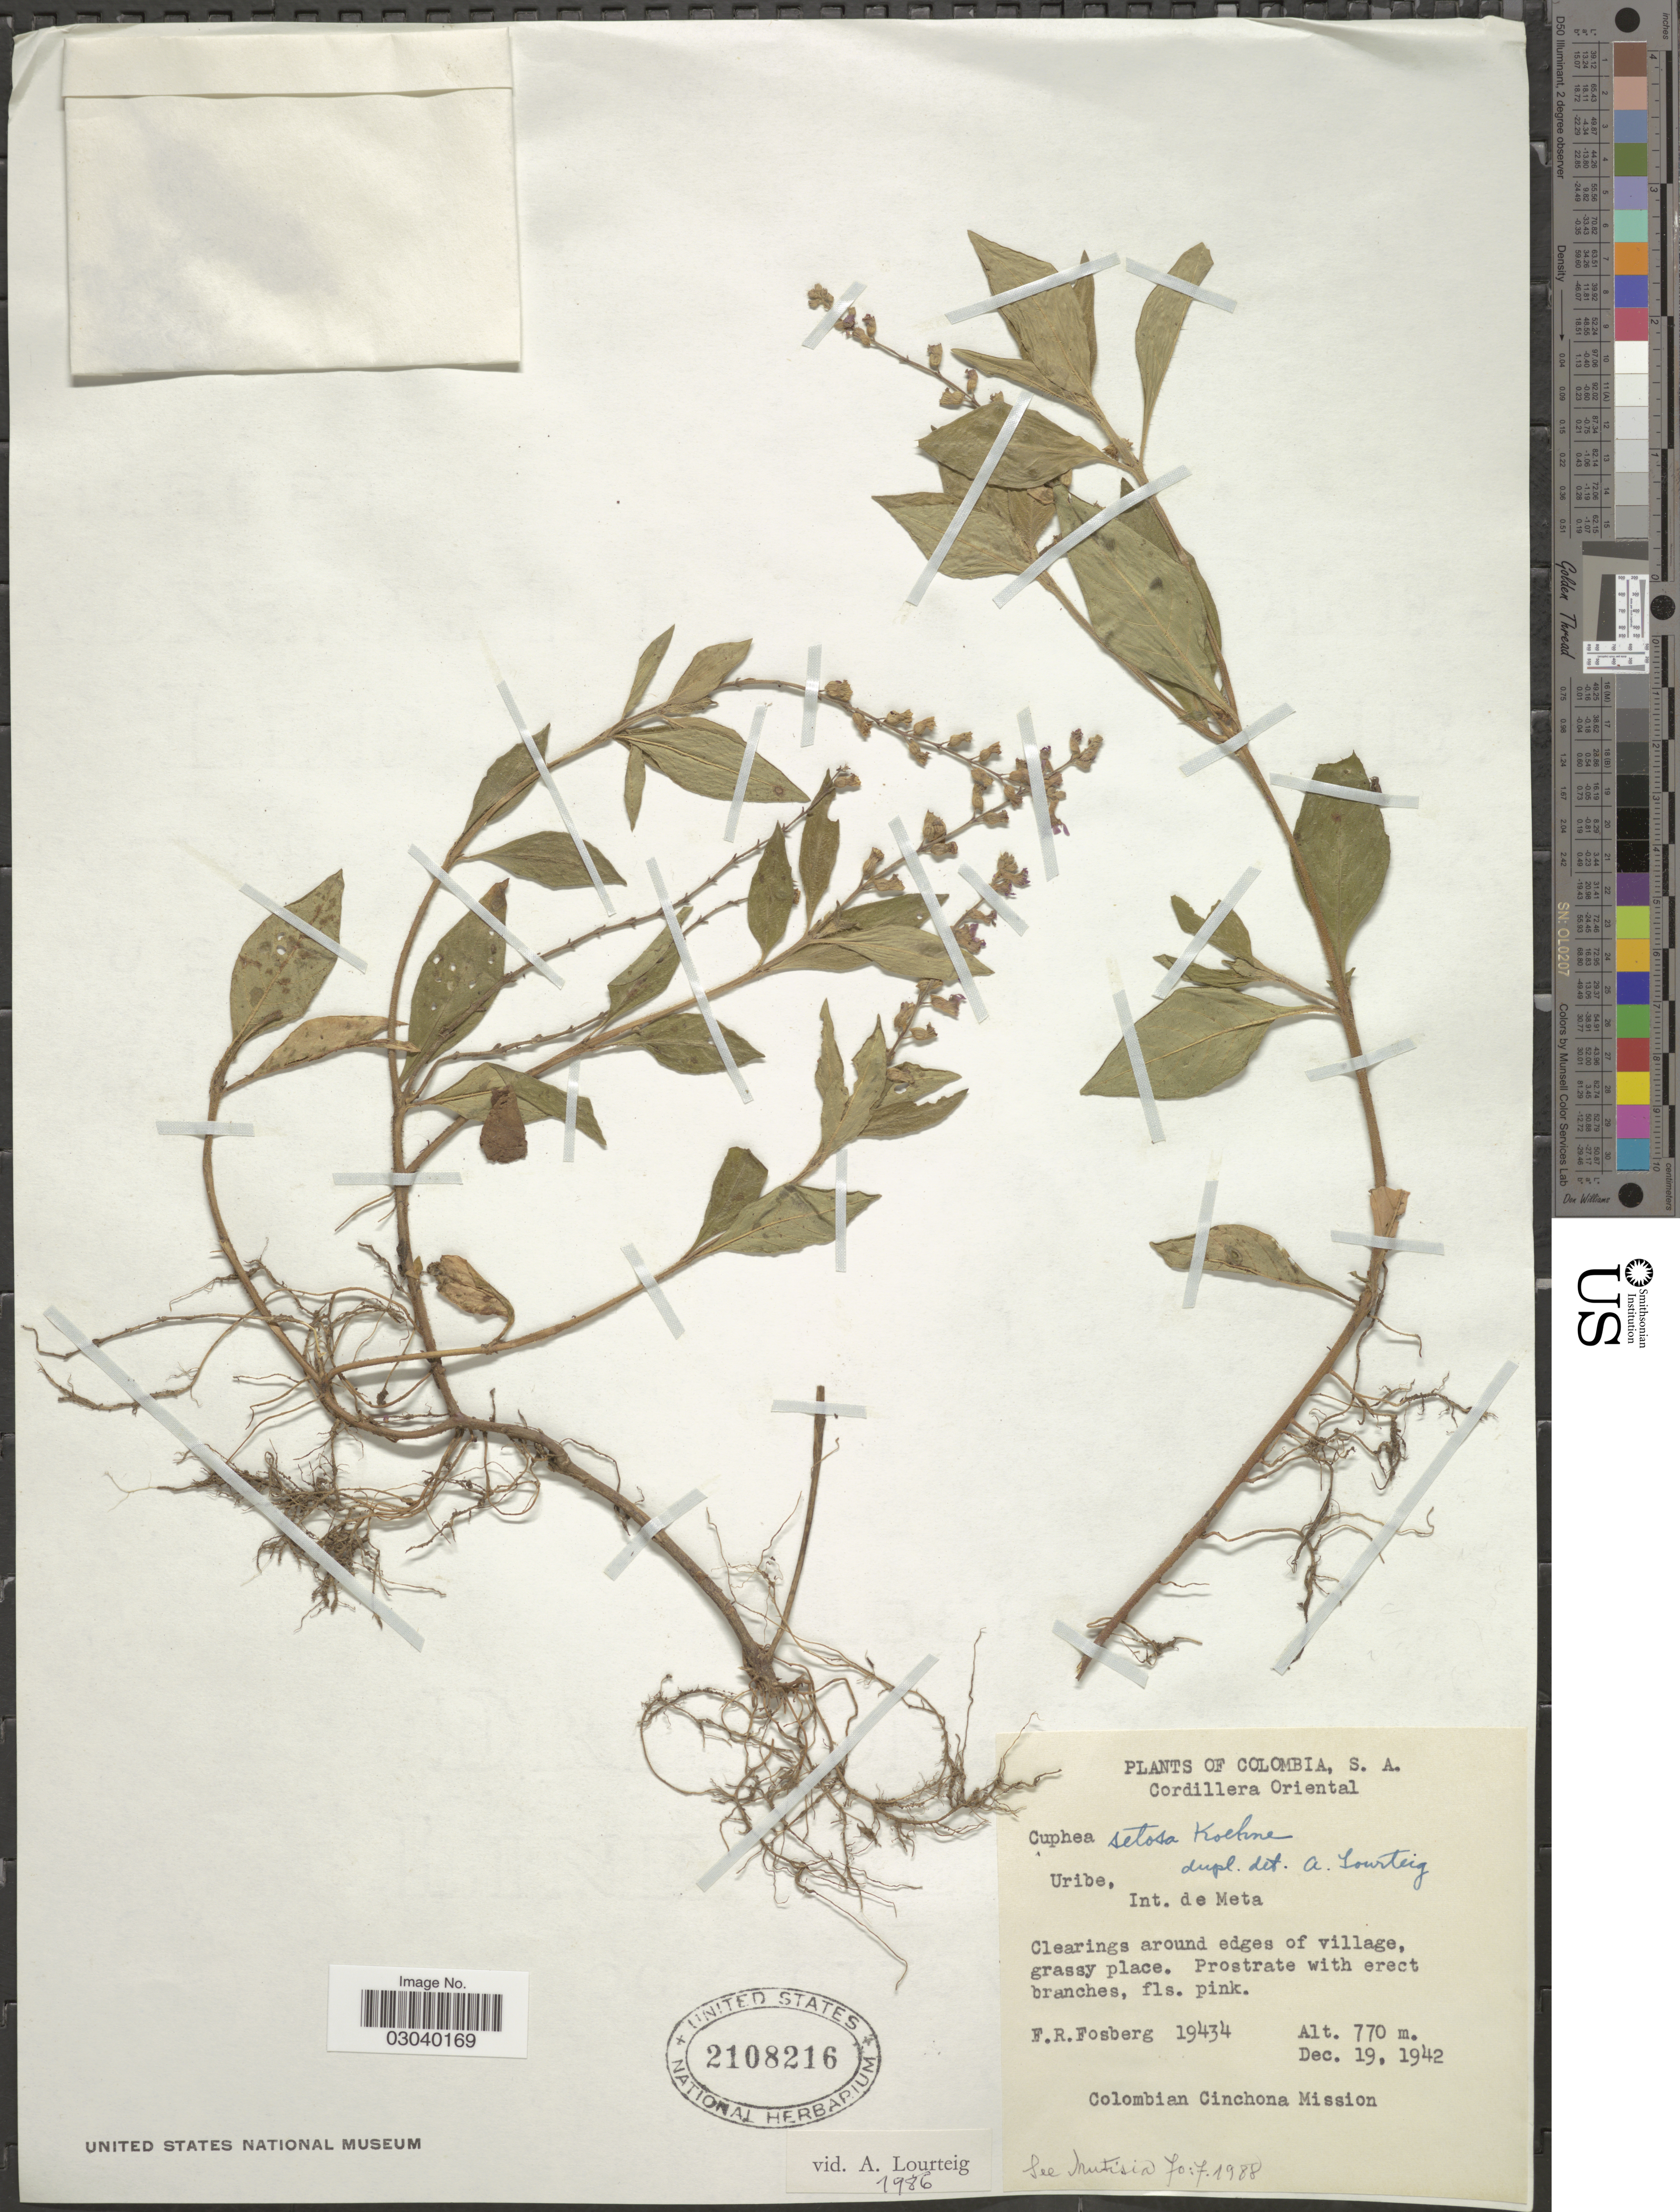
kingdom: Plantae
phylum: Tracheophyta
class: Magnoliopsida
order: Myrtales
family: Lythraceae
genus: Cuphea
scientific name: Cuphea setosa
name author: Koehne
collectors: F. R. Fosberg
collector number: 19434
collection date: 1942-12-19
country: Colombia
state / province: Meta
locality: Cordillera Oriental, Uribe, Int. de Meta.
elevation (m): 770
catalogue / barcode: US 2108216